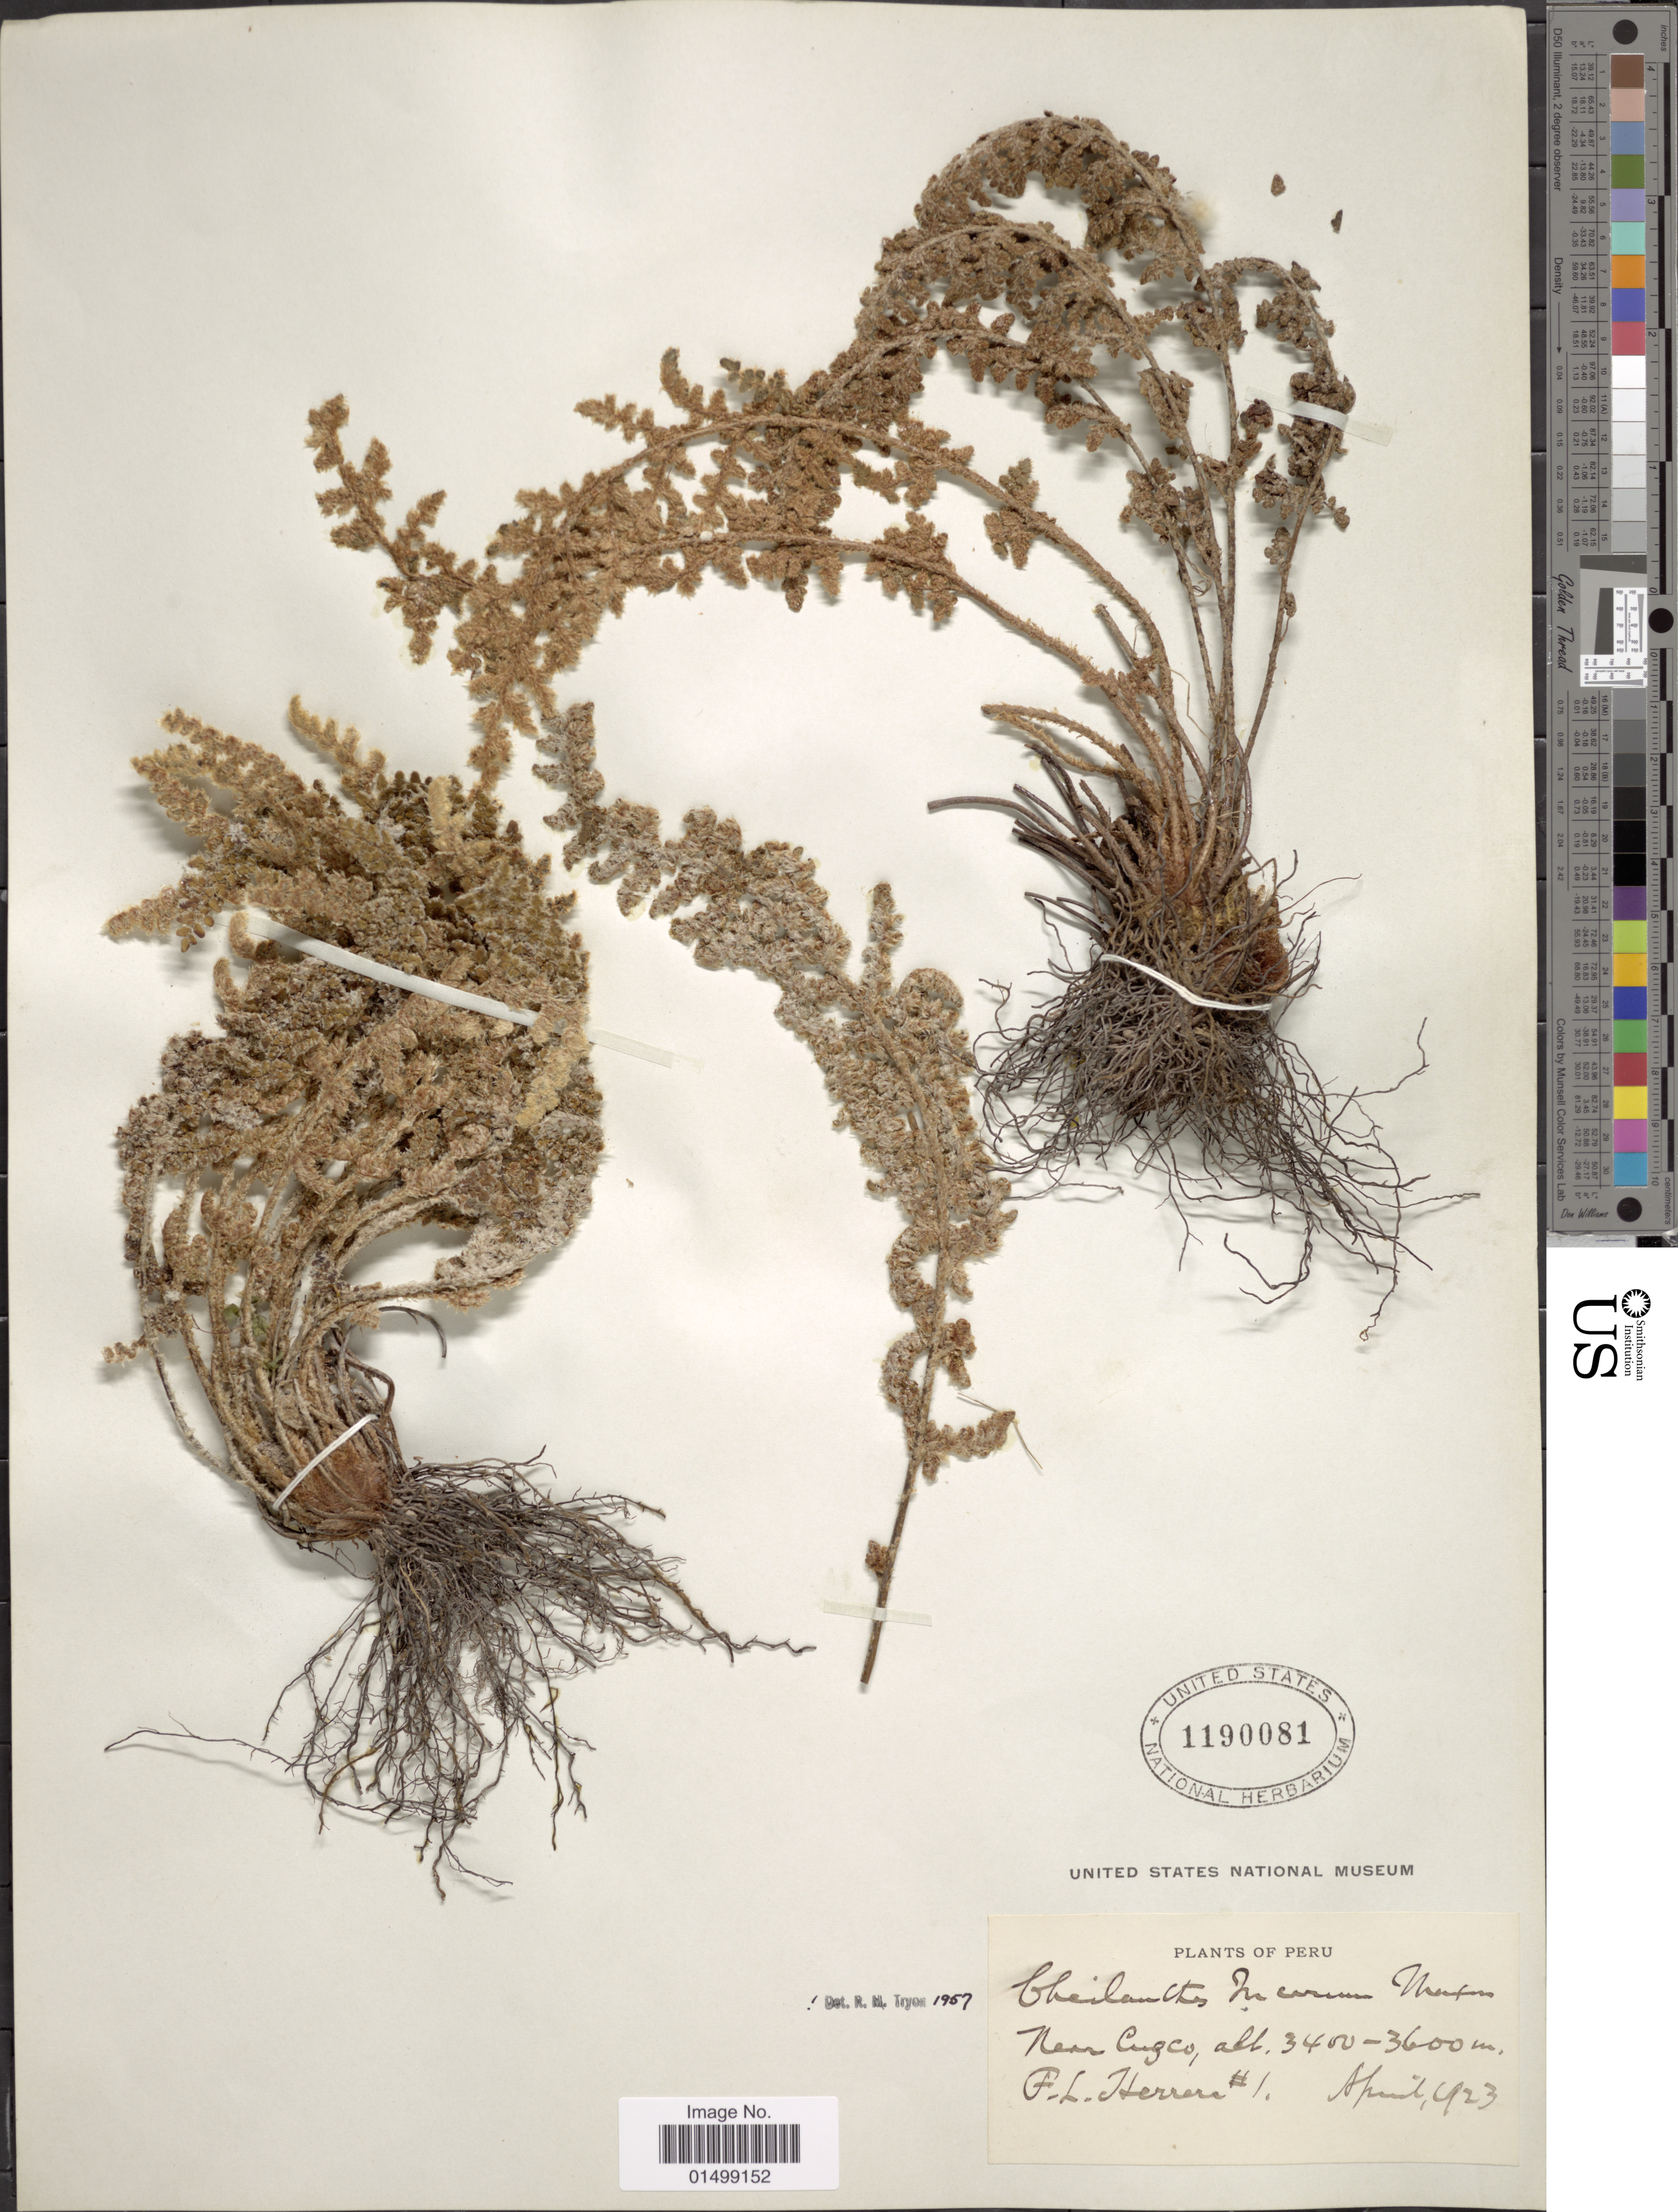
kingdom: Plantae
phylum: Tracheophyta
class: Polypodiopsida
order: Polypodiales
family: Pteridaceae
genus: Cheilanthes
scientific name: Cheilanthes incarum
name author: Maxon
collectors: F. L. Herrera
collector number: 1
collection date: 1923-04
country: Peru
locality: Near Cuzco.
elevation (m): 3400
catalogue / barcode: US 1190081